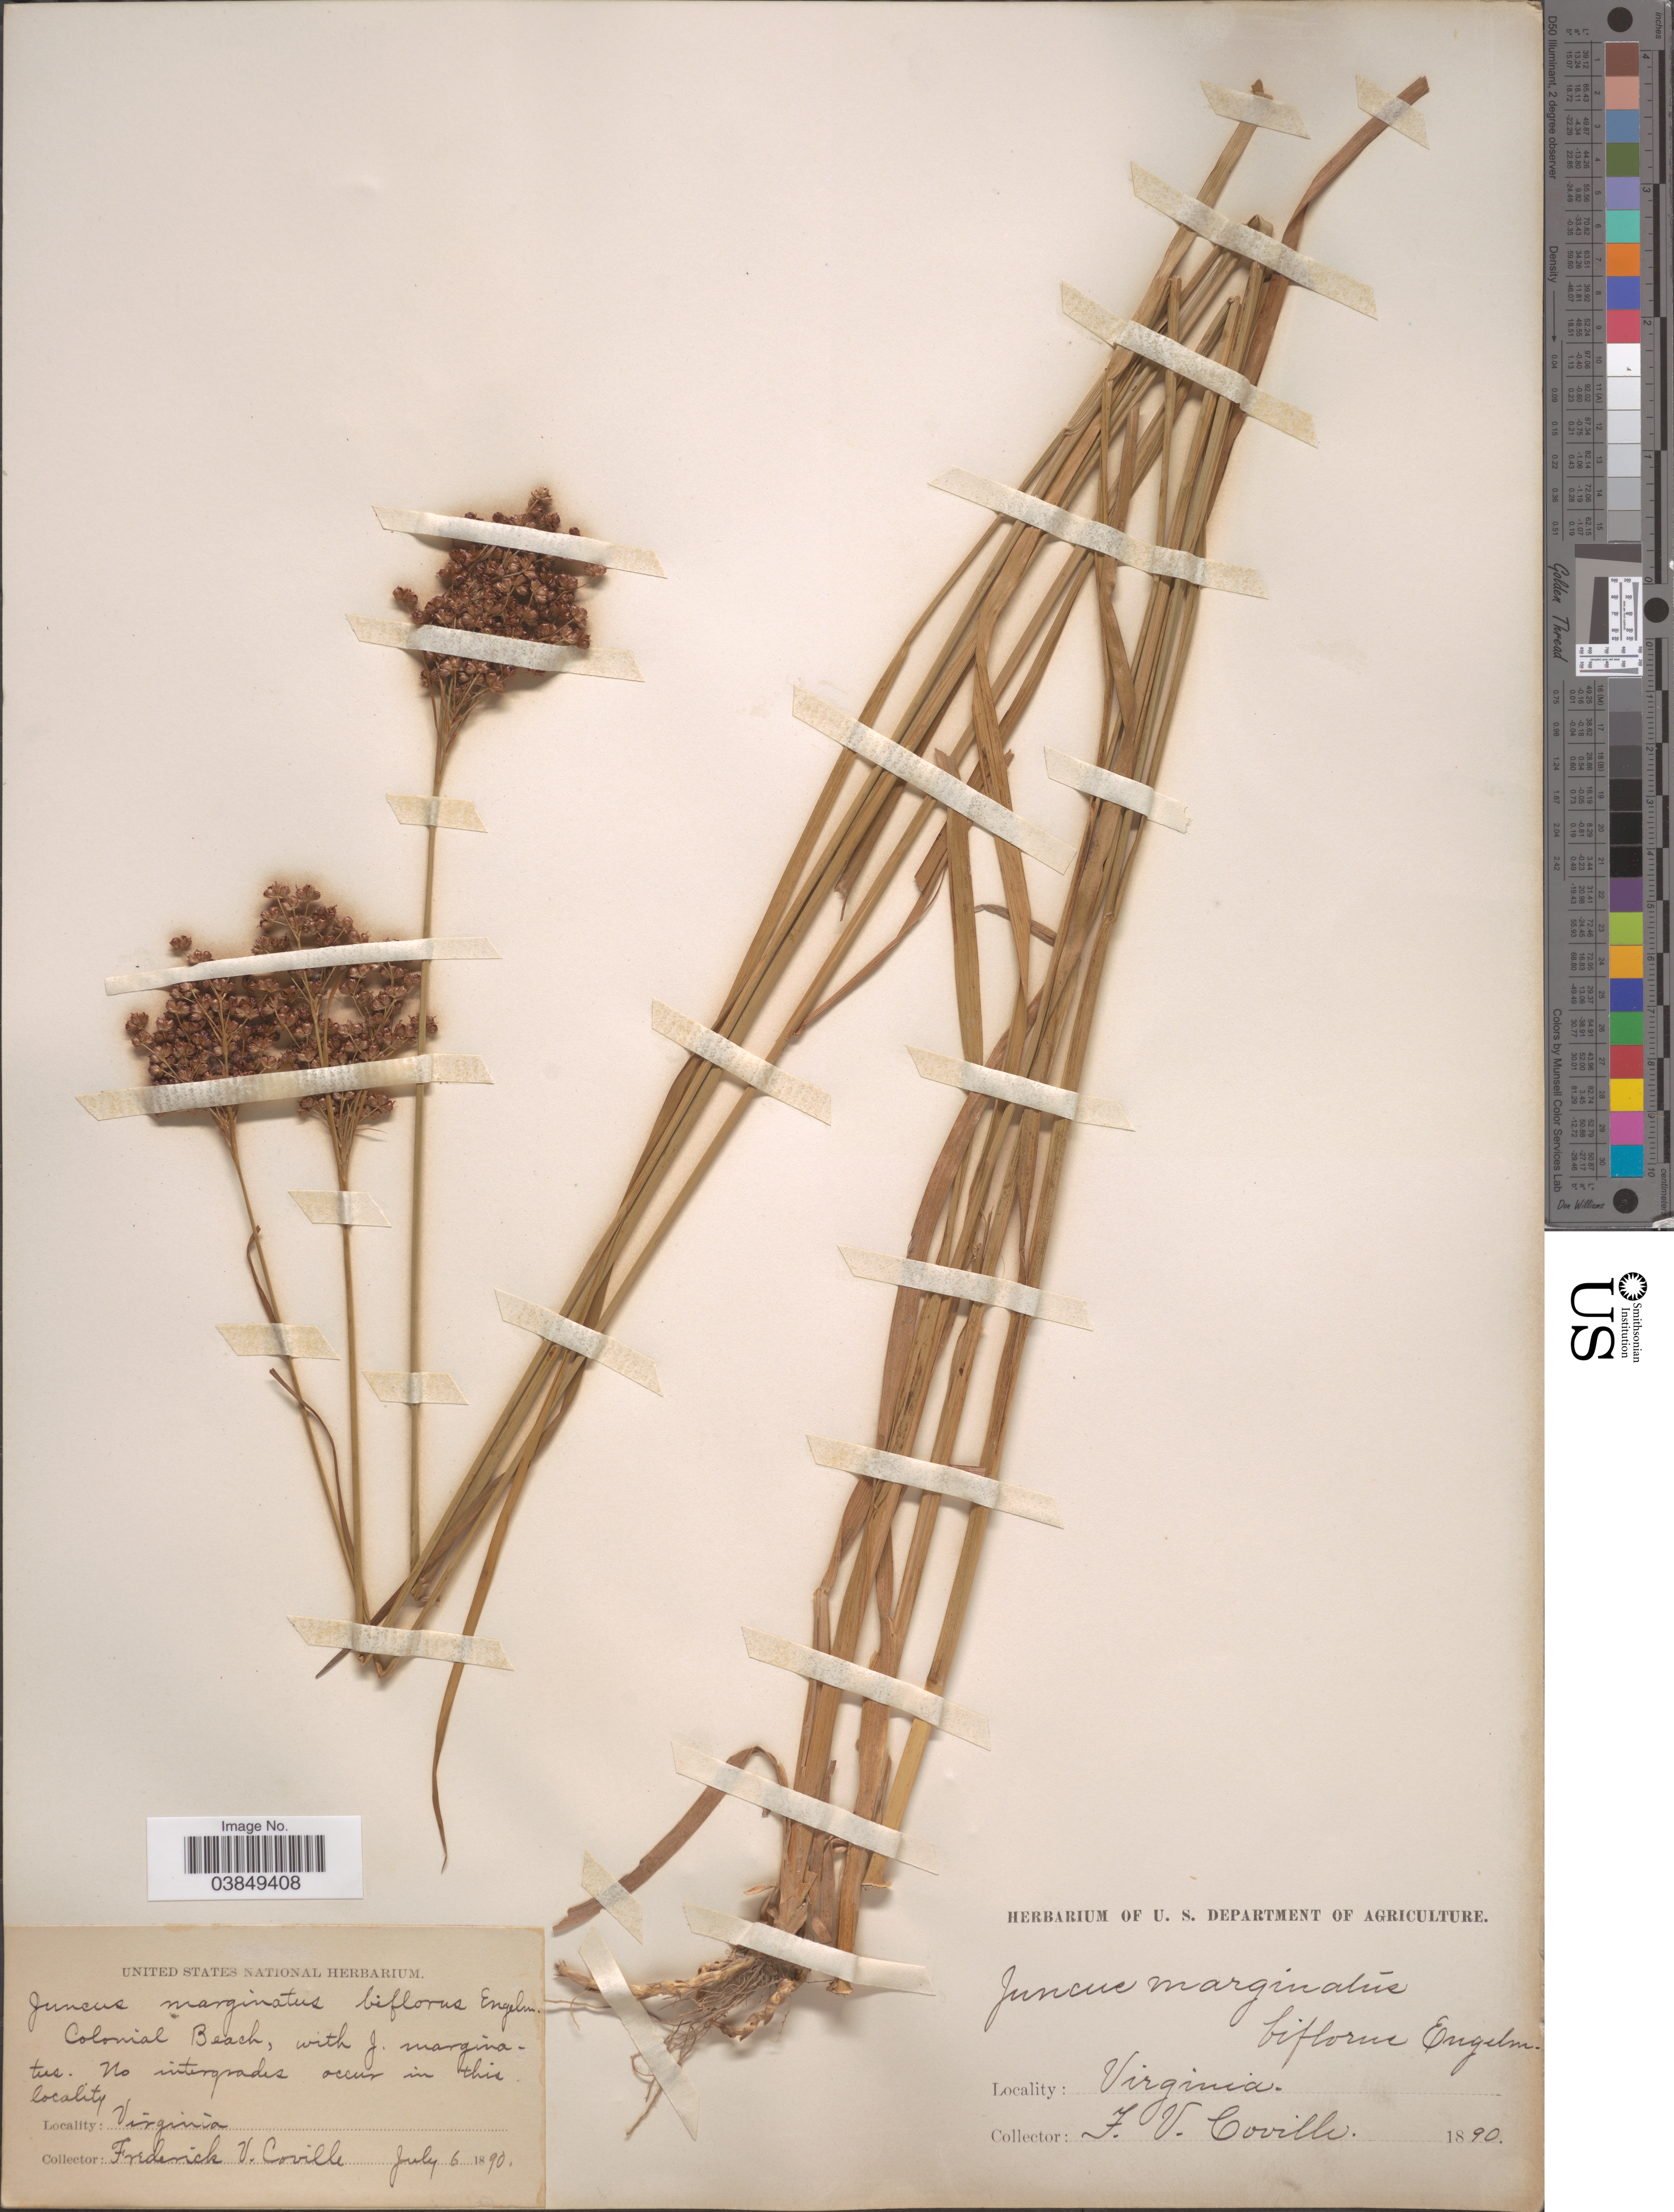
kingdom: Plantae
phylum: Tracheophyta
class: Liliopsida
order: Poales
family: Juncaceae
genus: Juncus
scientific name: Juncus aristulatus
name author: Michx.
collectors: F. V. Coville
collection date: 1890-07-06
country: United States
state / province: Virginia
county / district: Westmoreland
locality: Colonial Beach.